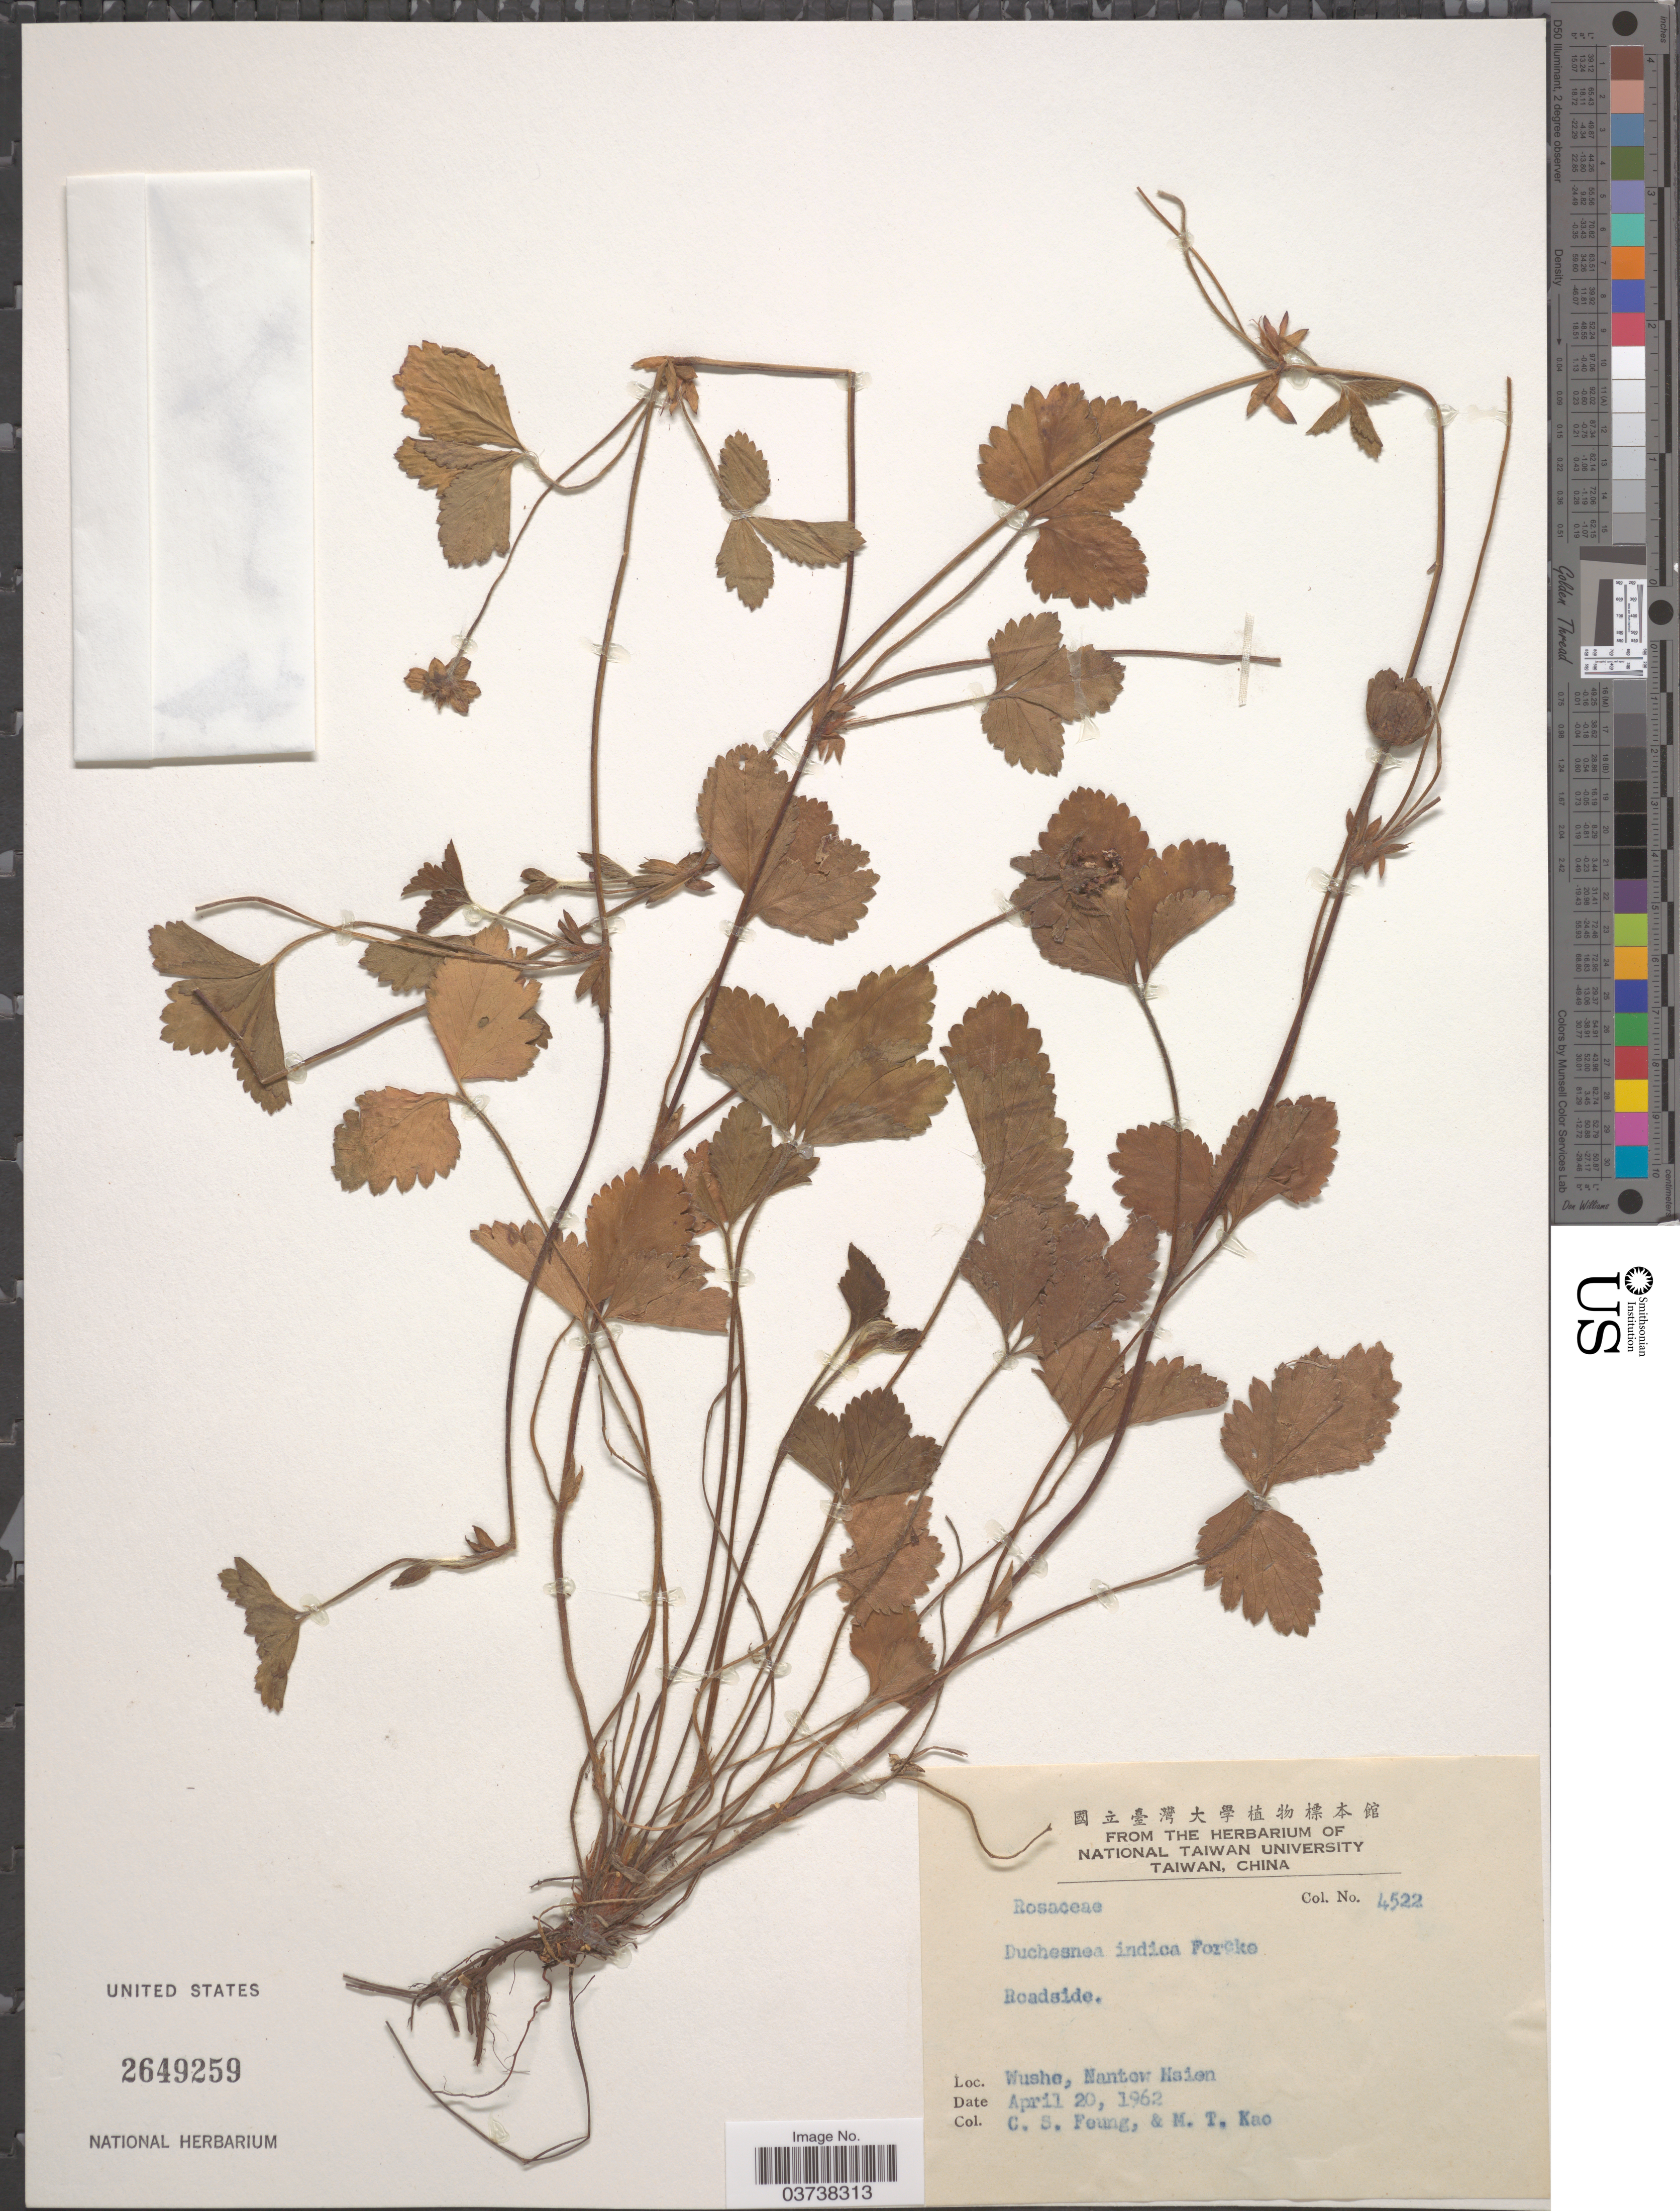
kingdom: Plantae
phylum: Tracheophyta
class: Magnoliopsida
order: Rosales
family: Rosaceae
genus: Potentilla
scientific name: Potentilla indica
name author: (Andrews) Th. Wolf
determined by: Strong, Mark T., (BOT), Smithsonian Institution - National Museum of Natural History (UNITED STATES)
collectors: C. Feung & M. T. Kao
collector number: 4522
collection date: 1962-04-20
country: Taiwan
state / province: Nantou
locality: Wushe, Nantow Hsien.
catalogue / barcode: US 2649259